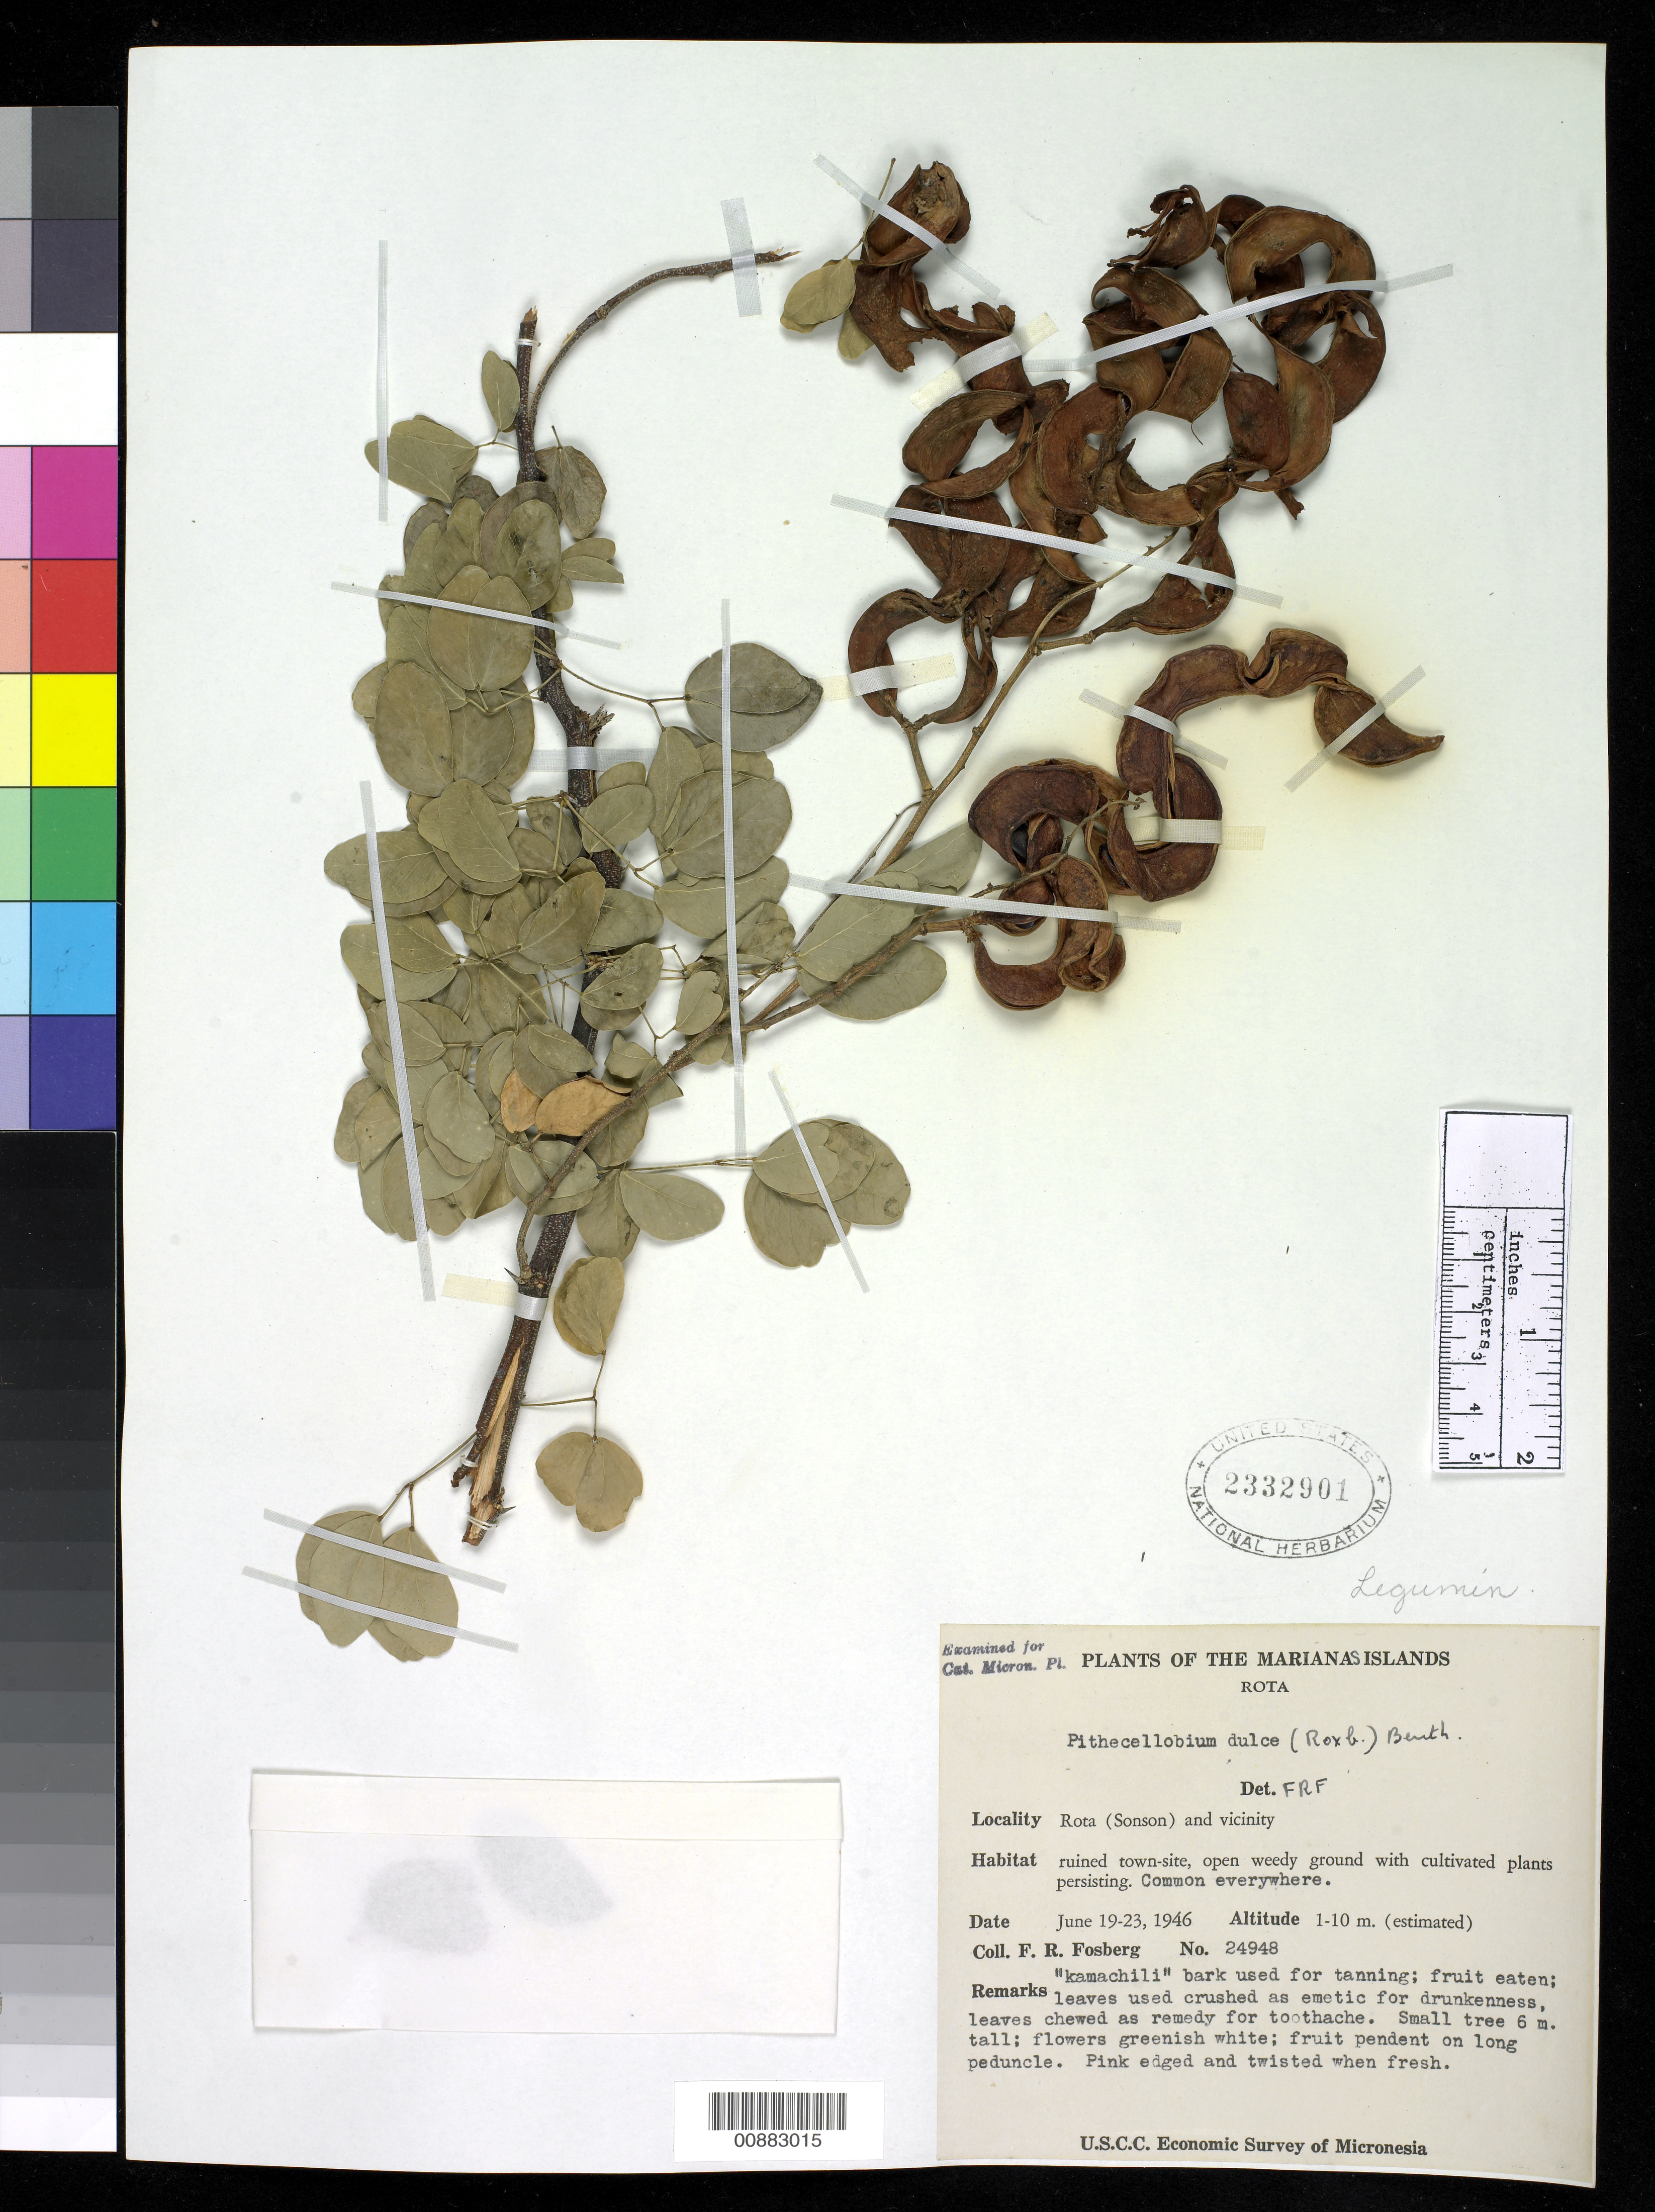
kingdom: Plantae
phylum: Tracheophyta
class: Magnoliopsida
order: Fabales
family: Fabaceae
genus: Pithecellobium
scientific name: Pithecellobium dulce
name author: (Roxb.) Benth.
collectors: F. R. Fosberg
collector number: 24948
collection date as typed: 19 Jun 1946 to 23 Jun 1946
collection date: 1946-06-19/1946-06-23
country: Northern Mariana Islands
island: Rota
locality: Rota (Sonson) and vicinity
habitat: ruined town-site, open weedy ground with cultivated plants persisting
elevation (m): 1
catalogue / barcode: US 2332901